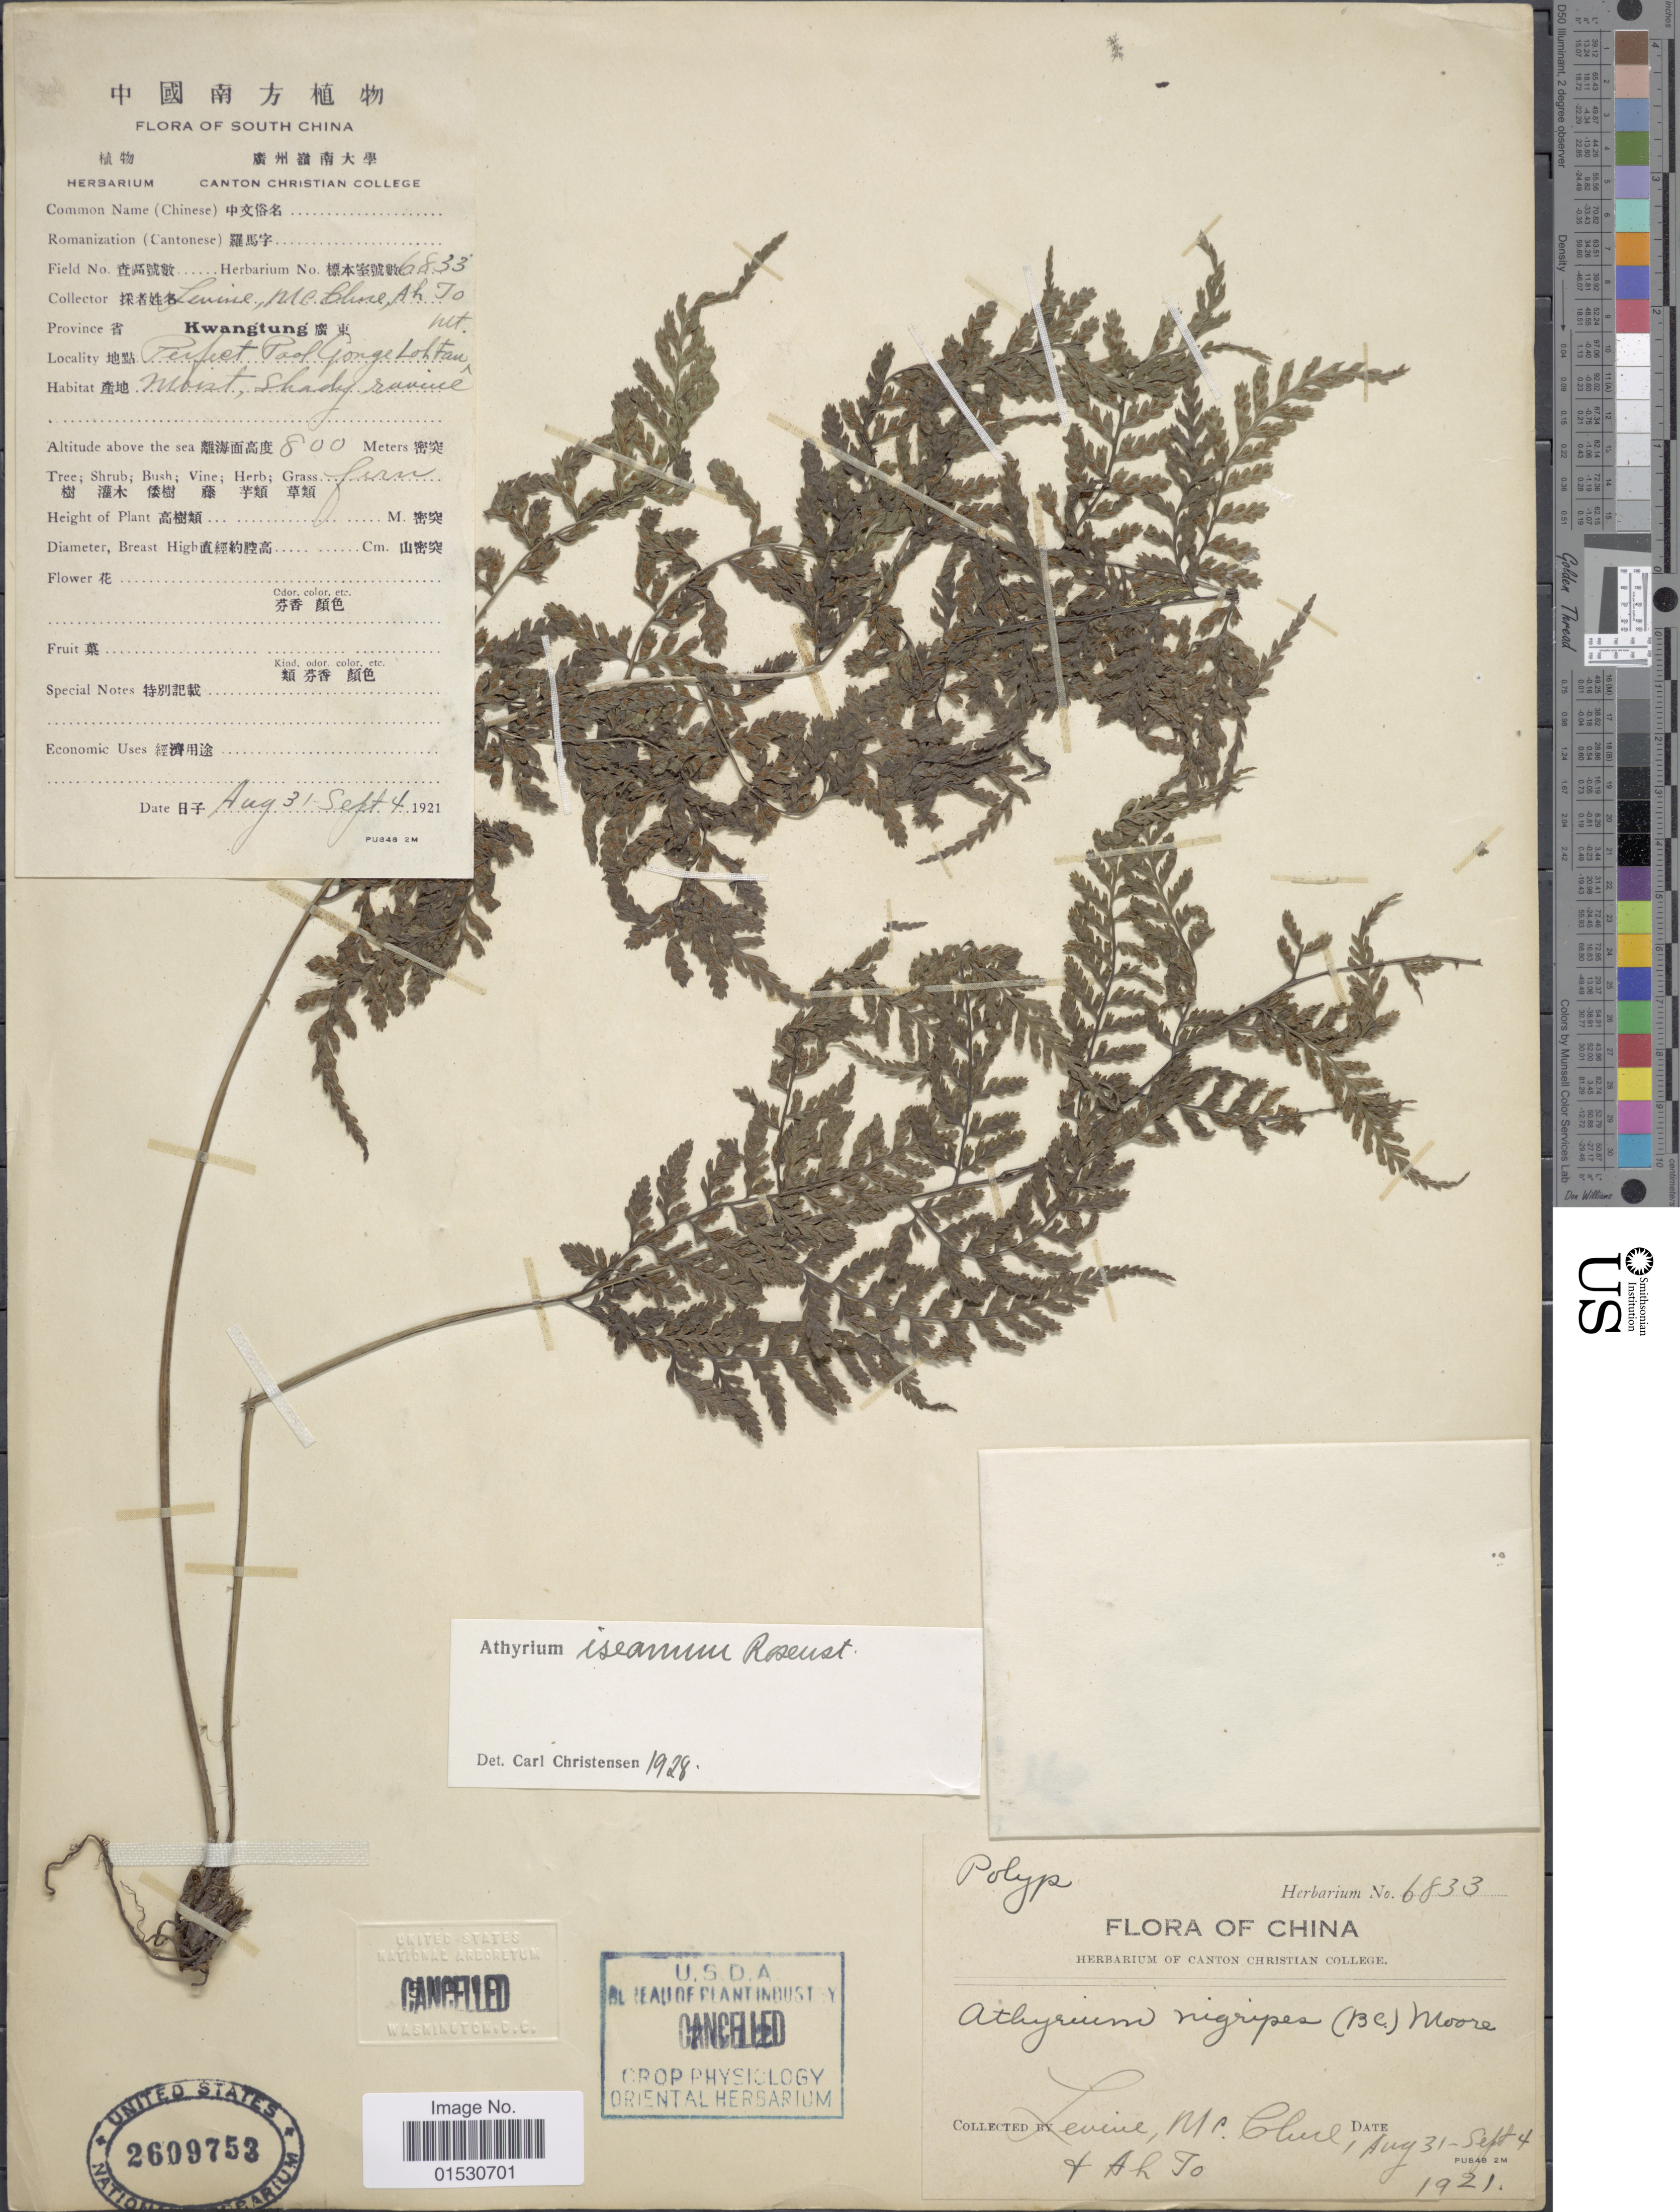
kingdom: Plantae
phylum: Tracheophyta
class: Polypodiopsida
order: Polypodiales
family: Athyriaceae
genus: Athyrium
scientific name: Athyrium iseanum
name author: Rosenst.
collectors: L. McClure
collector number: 6833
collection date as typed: Transcribed d/m/y: 1/8/31 to 4/9/31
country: China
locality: Perfet Pool Gonge Loh Tan [interpreted]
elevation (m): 800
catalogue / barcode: US 2609753